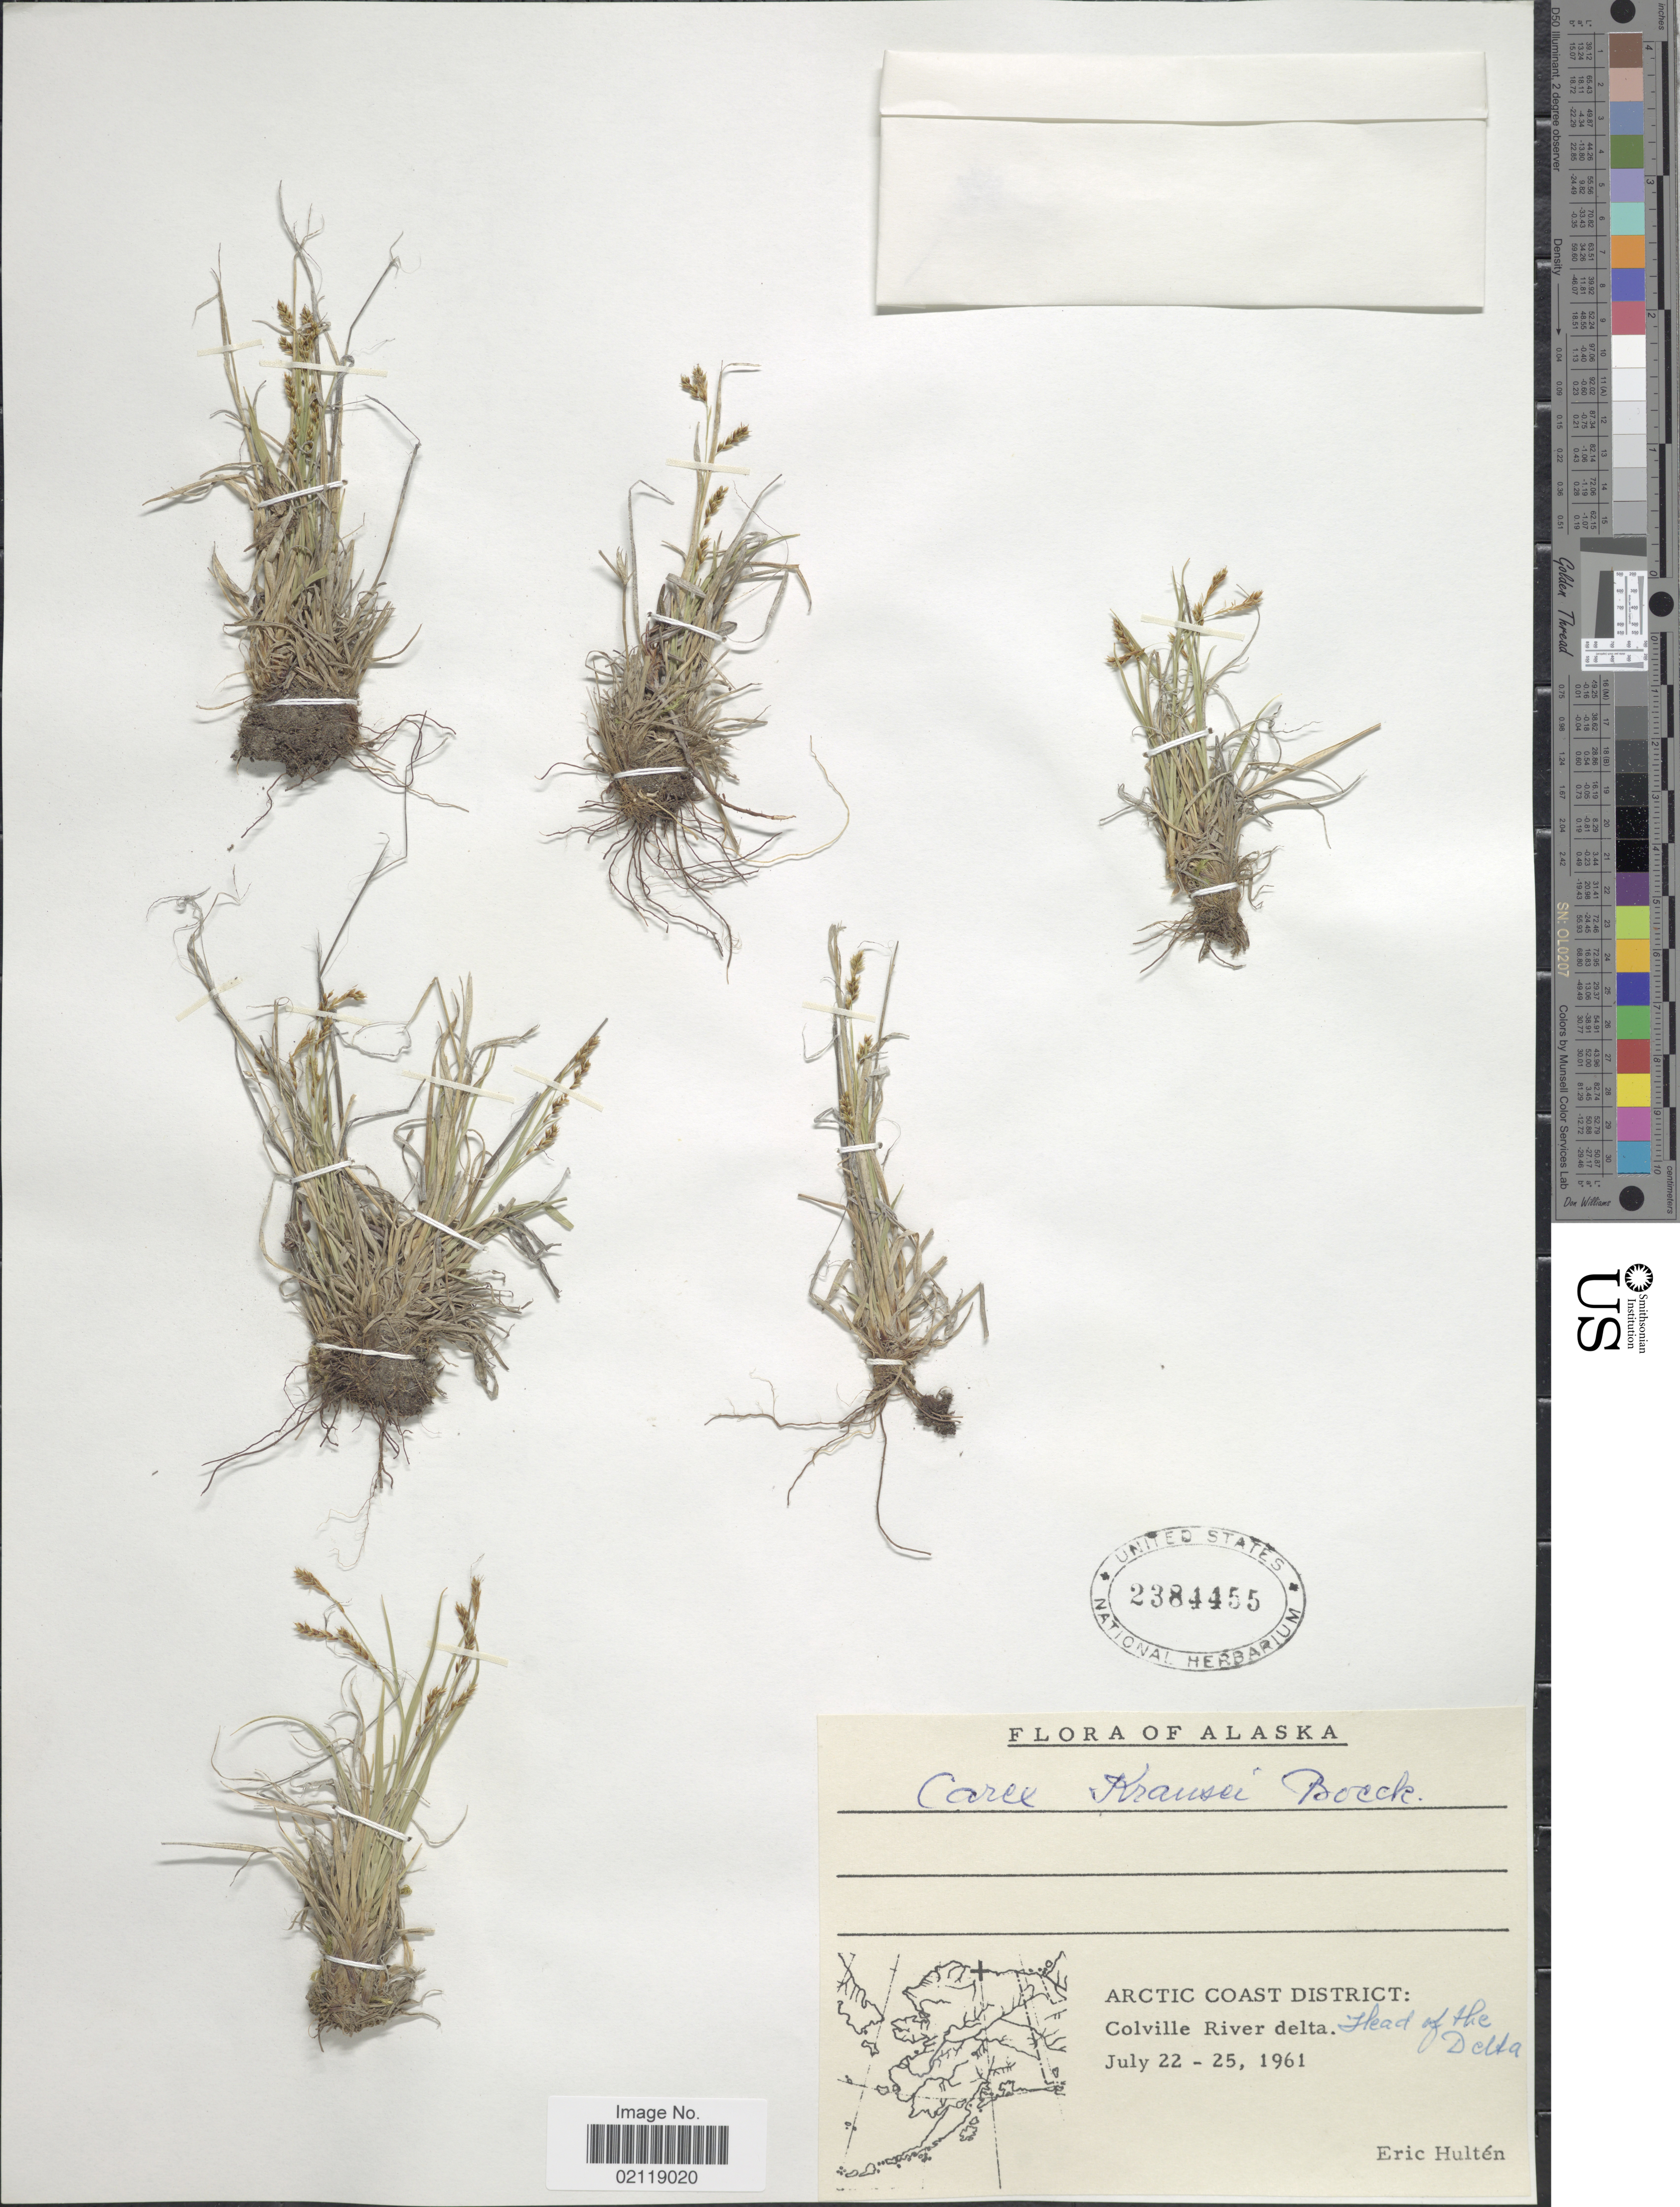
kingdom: Plantae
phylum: Tracheophyta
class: Liliopsida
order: Poales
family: Cyperaceae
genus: Carex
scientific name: Carex krausei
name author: Boeckeler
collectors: E. G. Hultén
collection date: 1961-07-22/1961-07-25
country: United States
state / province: Alaska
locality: Arctic Coast District: Colville River delta. Head of the Delta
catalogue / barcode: US 2384455